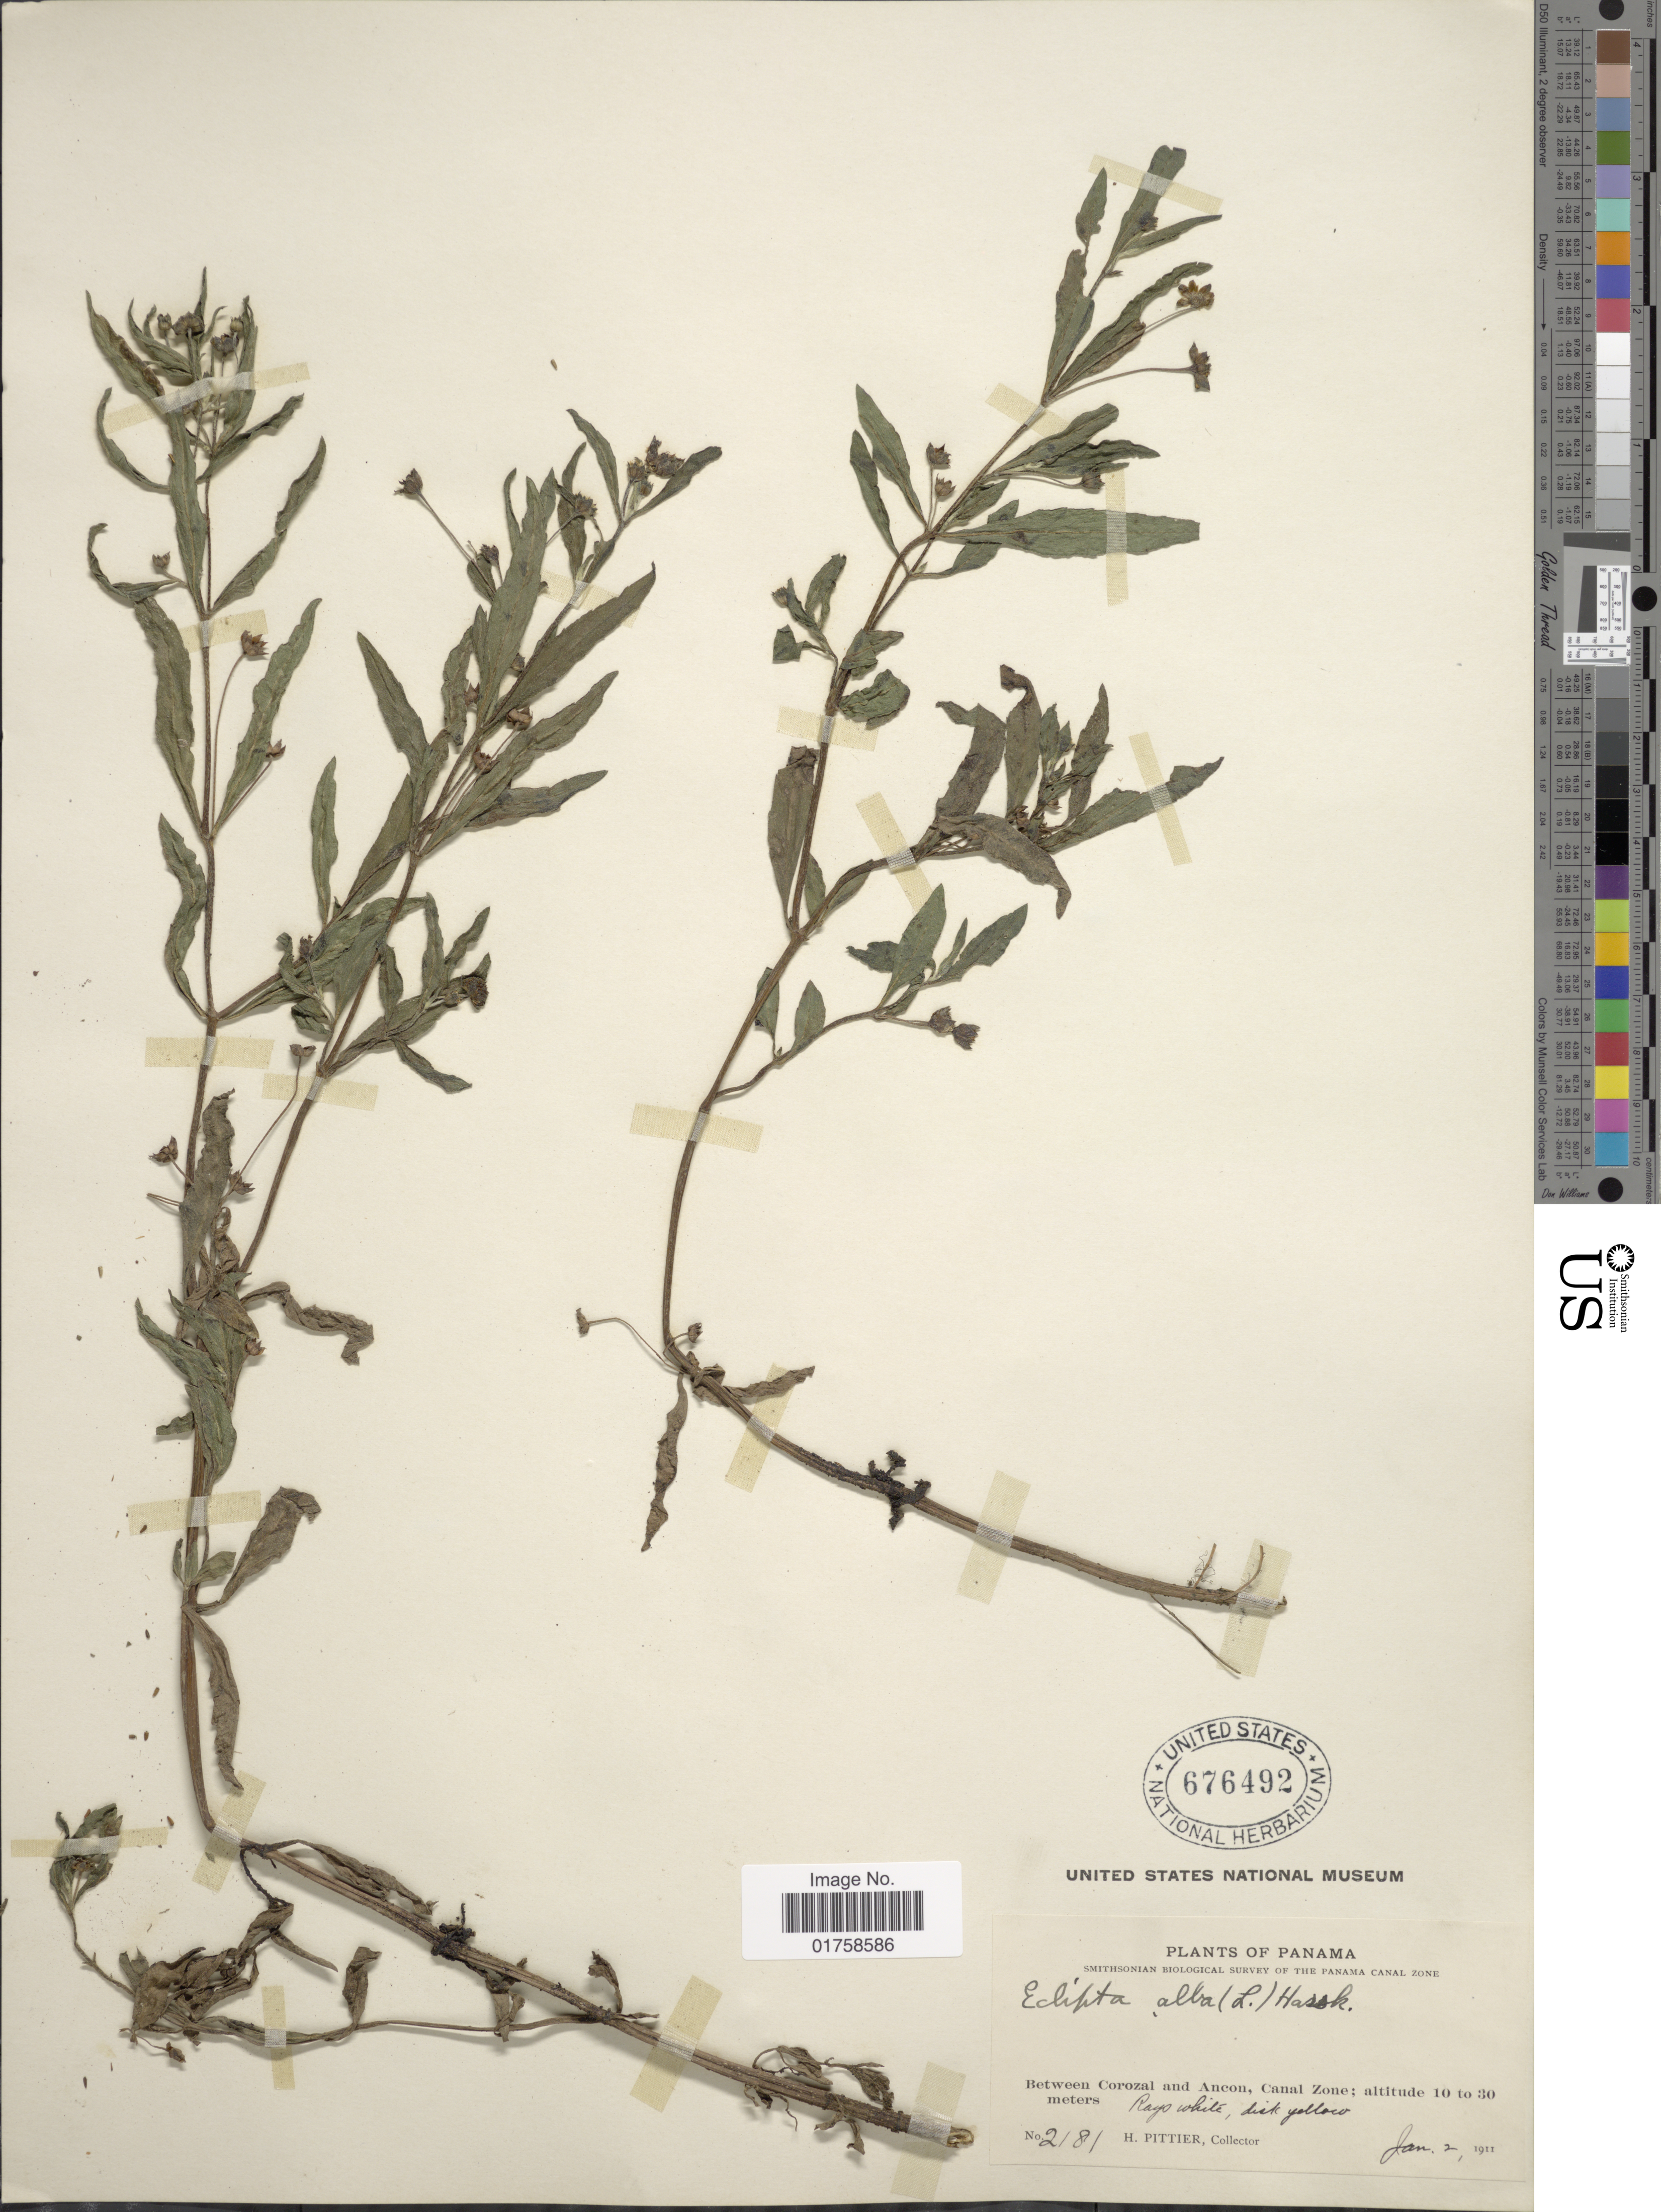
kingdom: Plantae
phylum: Tracheophyta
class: Magnoliopsida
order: Asterales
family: Asteraceae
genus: Eclipta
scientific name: Eclipta alba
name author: (L.) Hassk.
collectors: H. F. Pittier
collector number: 2181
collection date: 1911-01-02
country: Panama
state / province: Colón / Panamá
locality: Panama. Between Corozal and Ancon, Canal Zone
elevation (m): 10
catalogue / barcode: US 676492